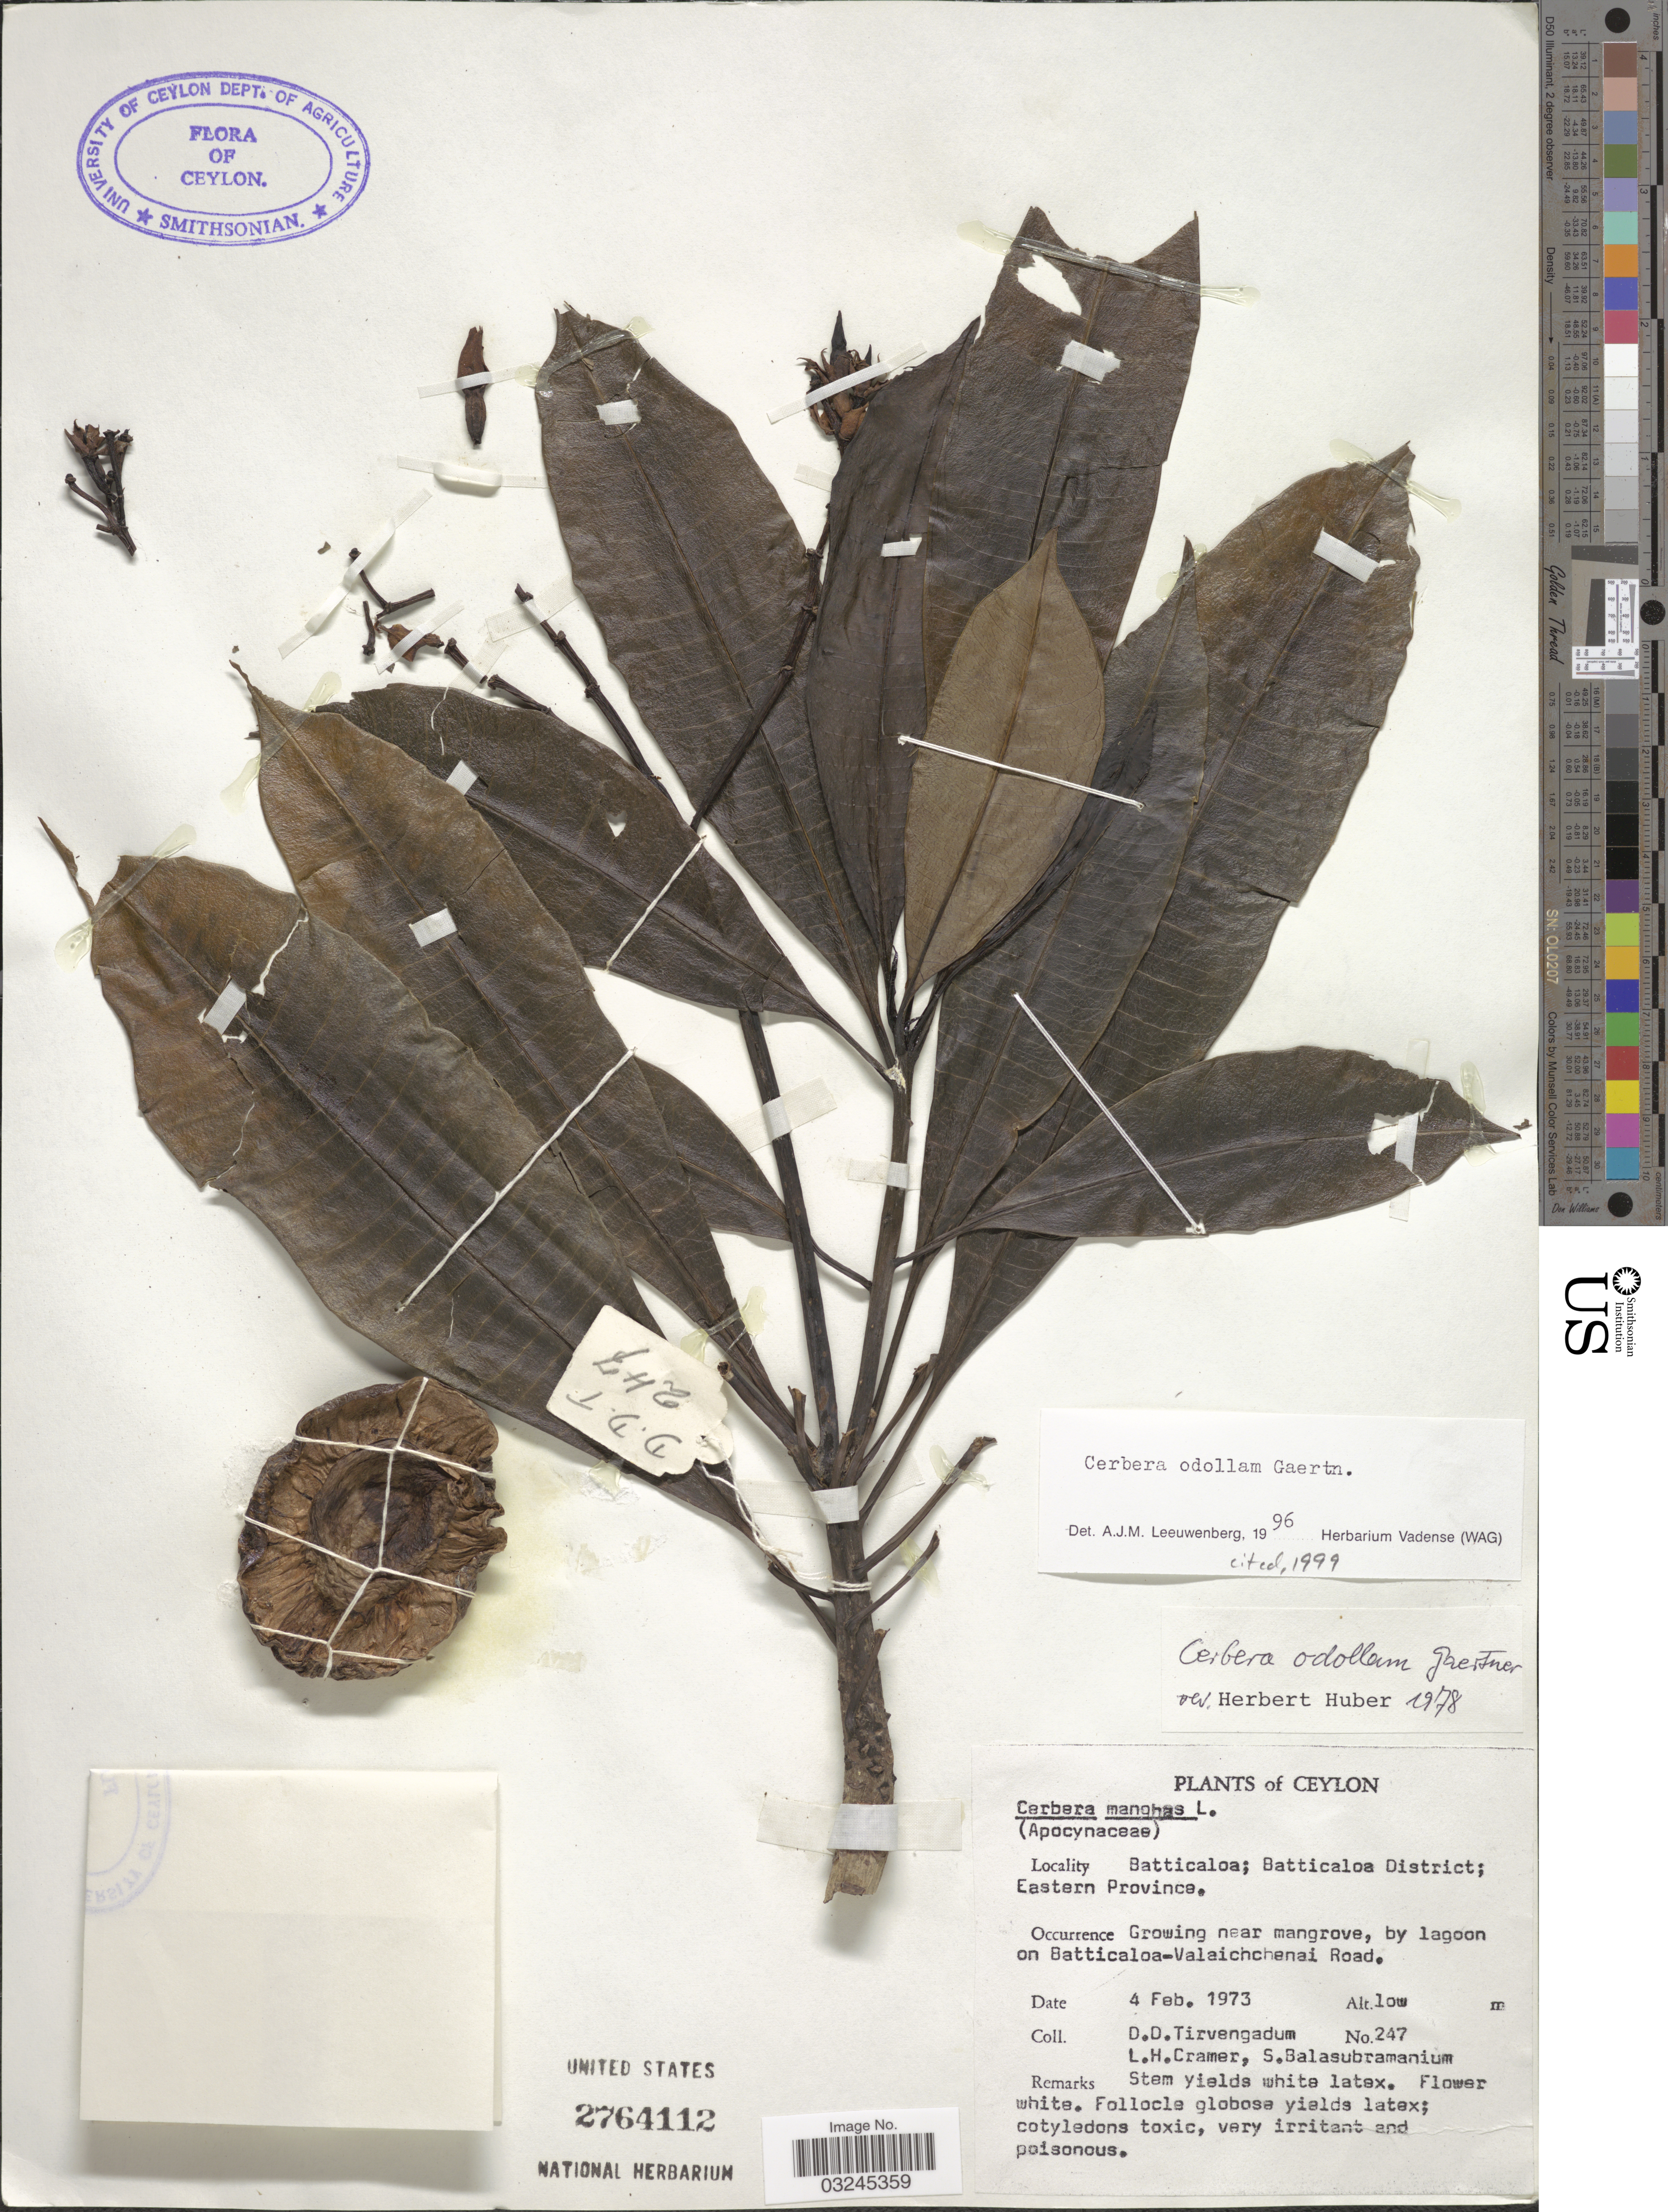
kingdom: Plantae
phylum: Tracheophyta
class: Magnoliopsida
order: Gentianales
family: Apocynaceae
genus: Cerbera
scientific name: Cerbera odollam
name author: Gaertn.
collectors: D. Tirvengadum, L. H. Cramer & S. Balasubramanium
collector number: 247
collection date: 1973-02-04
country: Sri Lanka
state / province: Eastern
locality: Ceylon. Batticaloa; Batticaloa District. By lagoon on Batticaloa-Valaichchenai Road.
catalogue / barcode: US 2764112